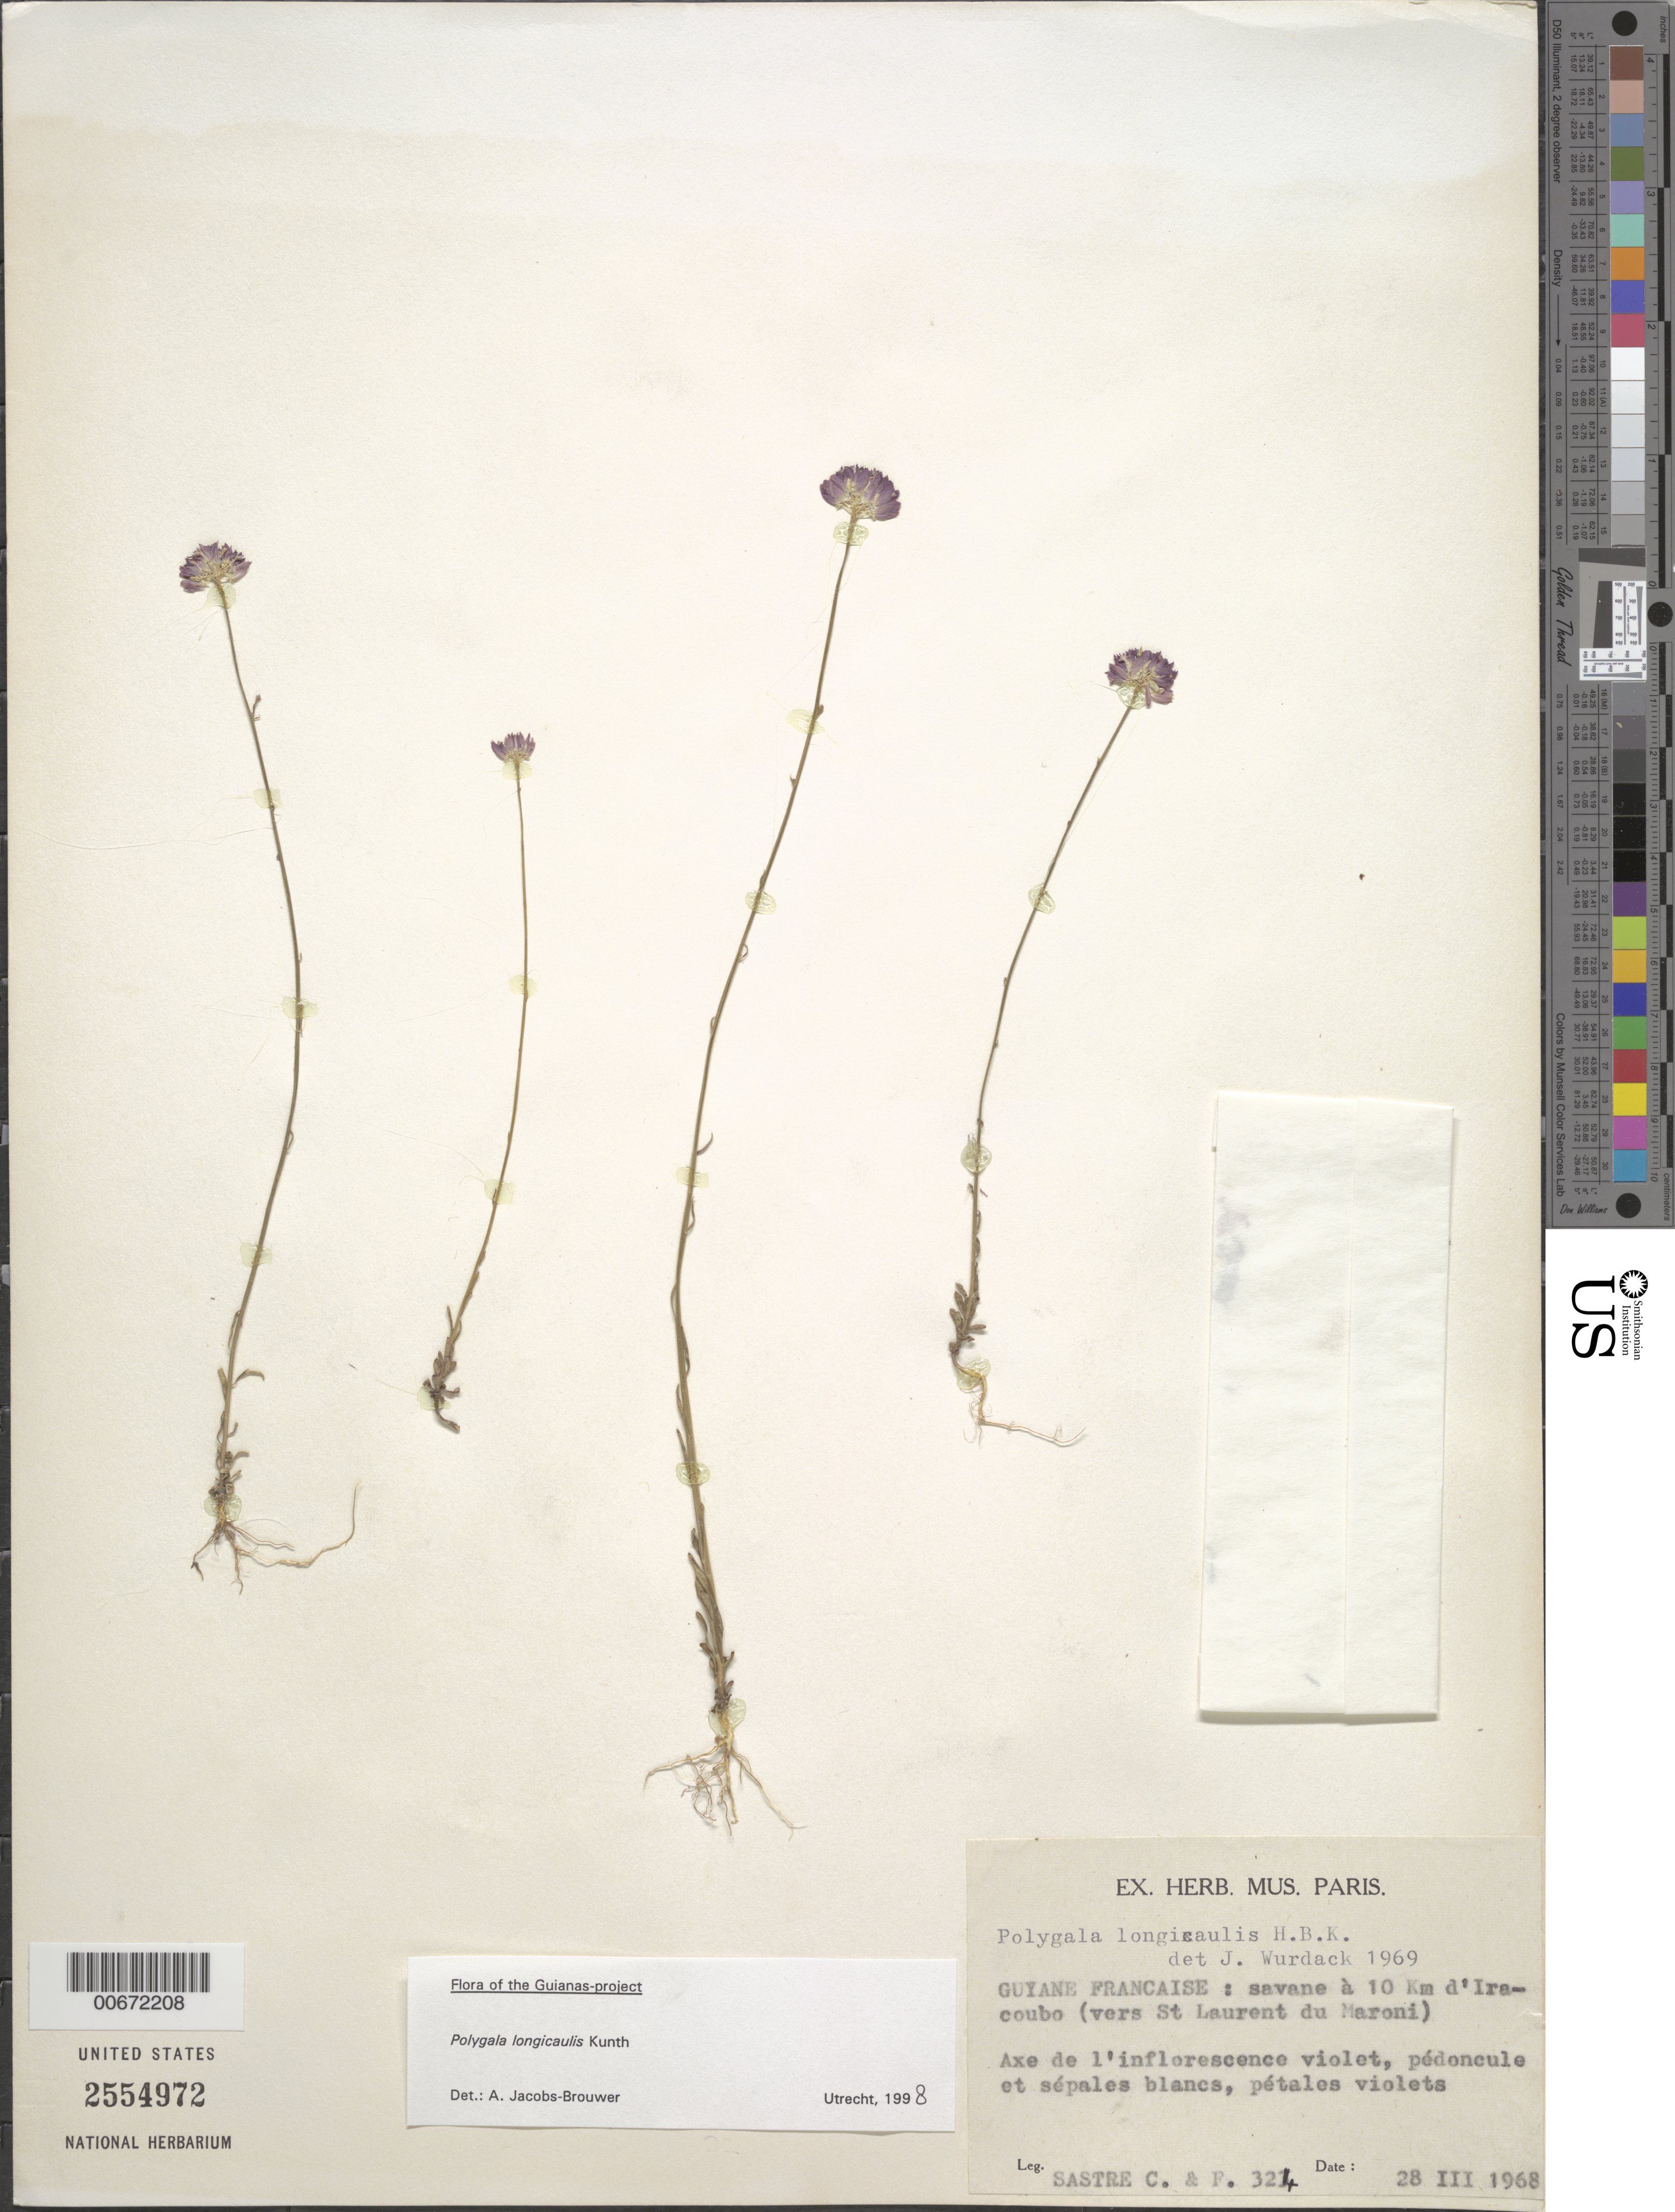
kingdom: Plantae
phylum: Tracheophyta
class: Magnoliopsida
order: Fabales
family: Polygalaceae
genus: Polygala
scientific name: Polygala longicaulis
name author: Kunth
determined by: Jacobs-Brouwer, A.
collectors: C. H. L. Sastre & F. Sastre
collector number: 324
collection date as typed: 28-Mar-68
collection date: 1968-03-28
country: French Guiana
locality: Iracoubo, 10 km de, vers St. Laurent du Maroni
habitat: Savanna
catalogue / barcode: US 2554972